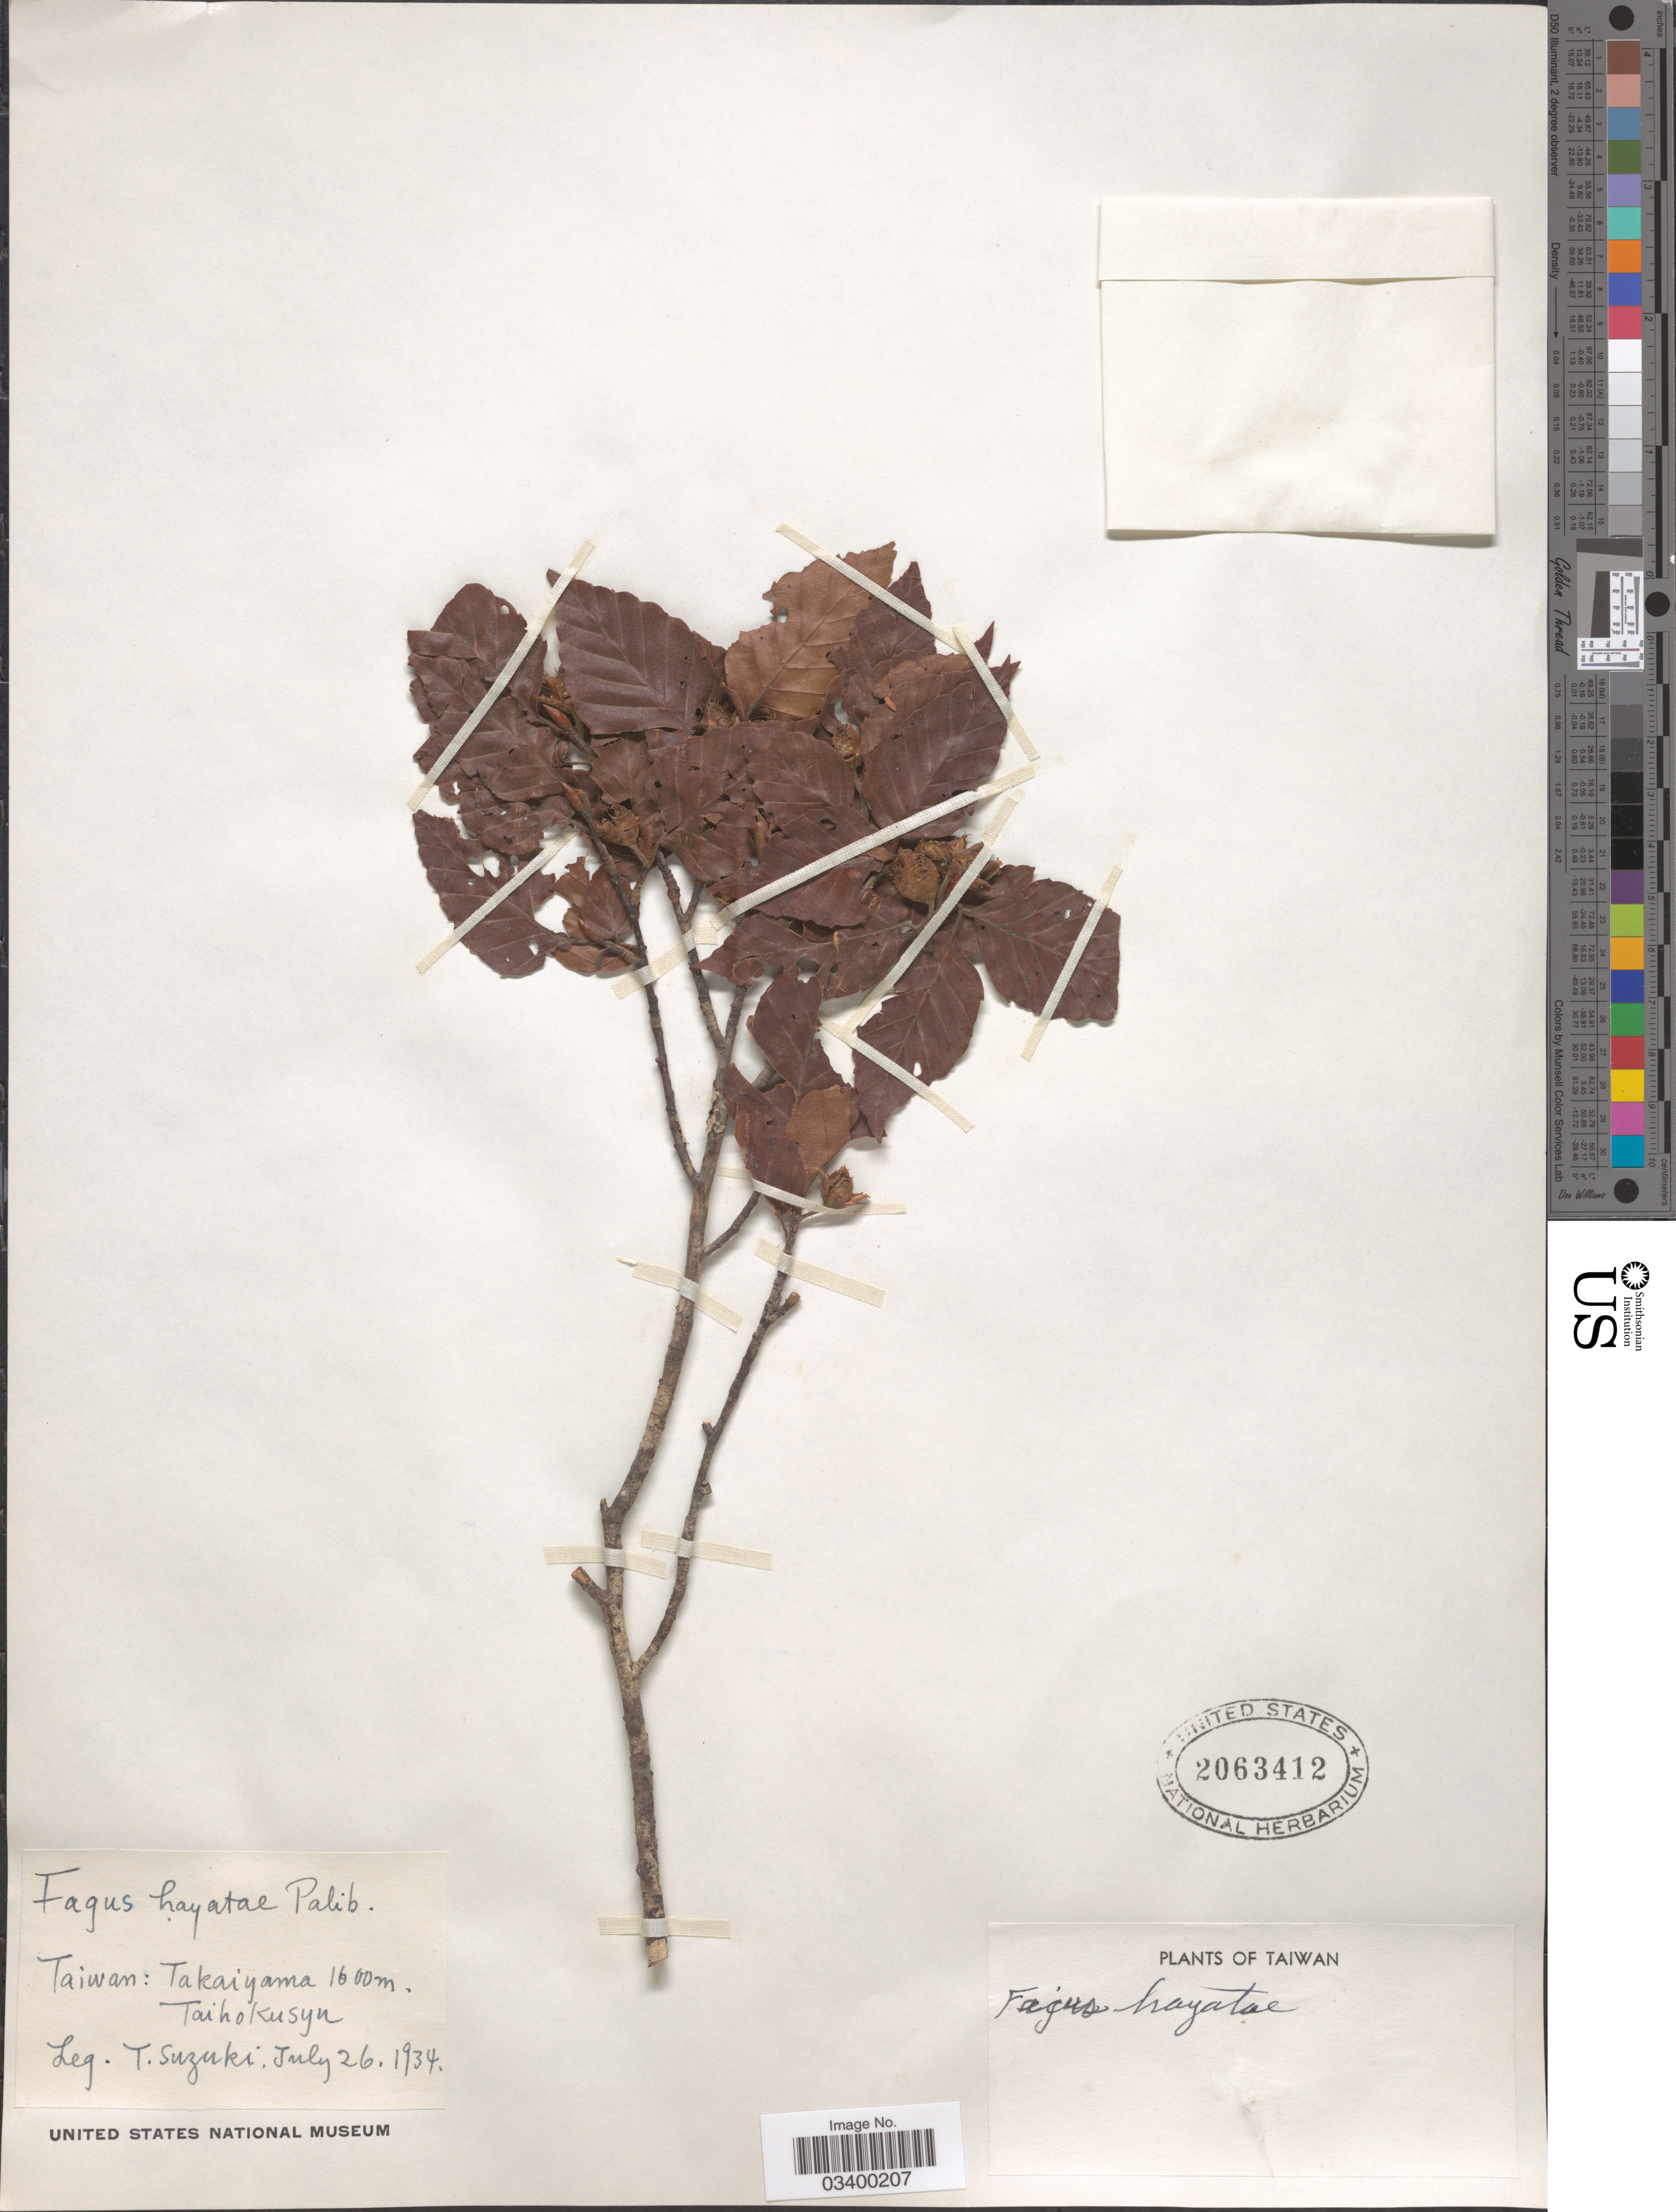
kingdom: Plantae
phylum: Tracheophyta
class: Magnoliopsida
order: Fagales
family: Fagaceae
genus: Fagus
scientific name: Fagus hayatae subsp. hayatae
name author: Palib.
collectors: T. Suzuki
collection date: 1934-07-26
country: Taiwan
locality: Takaiyama. Taihokusyu.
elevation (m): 1600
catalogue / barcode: US 2063412